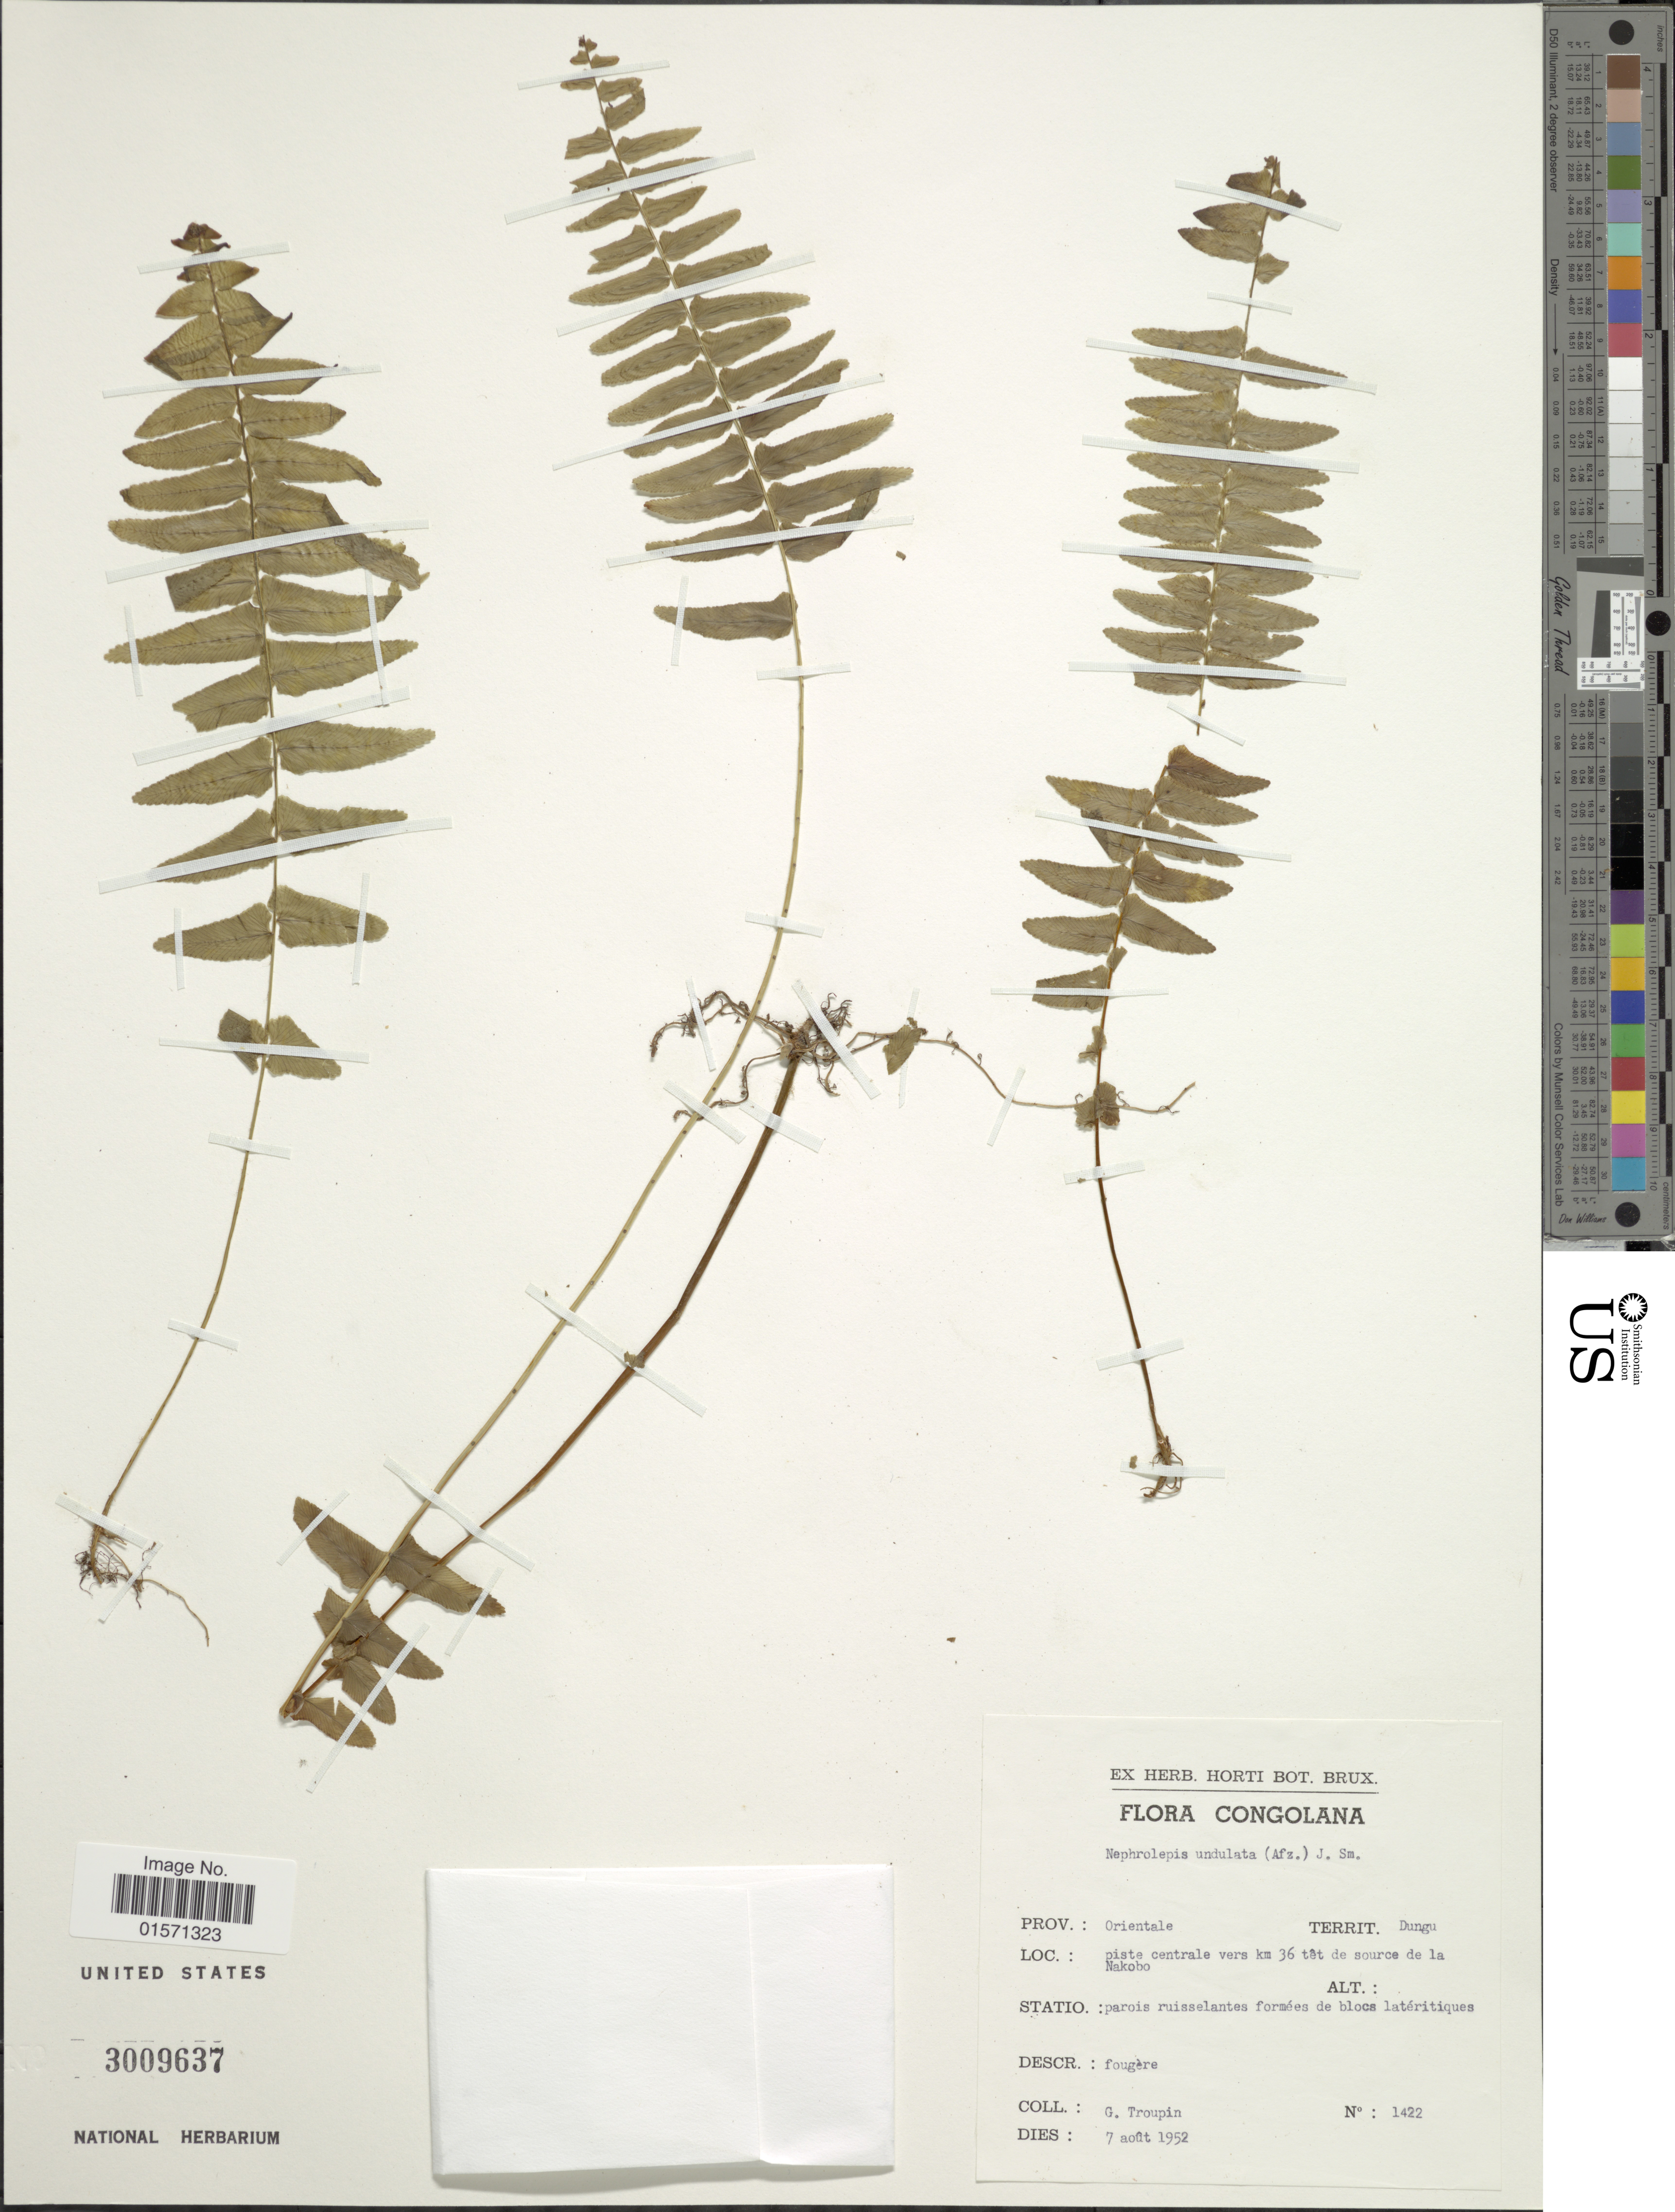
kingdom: Plantae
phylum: Tracheophyta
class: Polypodiopsida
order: Polypodiales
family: Nephrolepidaceae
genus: Nephrolepis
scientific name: Nephrolepis undulata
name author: J. Sm.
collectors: G. Troupin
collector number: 1422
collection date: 1952-08-07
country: Congo, Democratic Republic of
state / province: Haut-Uele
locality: Congolana. Territ. Dunga. piste centrale vers km 36 têt de source de la Nakobo. Statio.: parois ruisselantes formées de blocs latéritiques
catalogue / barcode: US 3009637